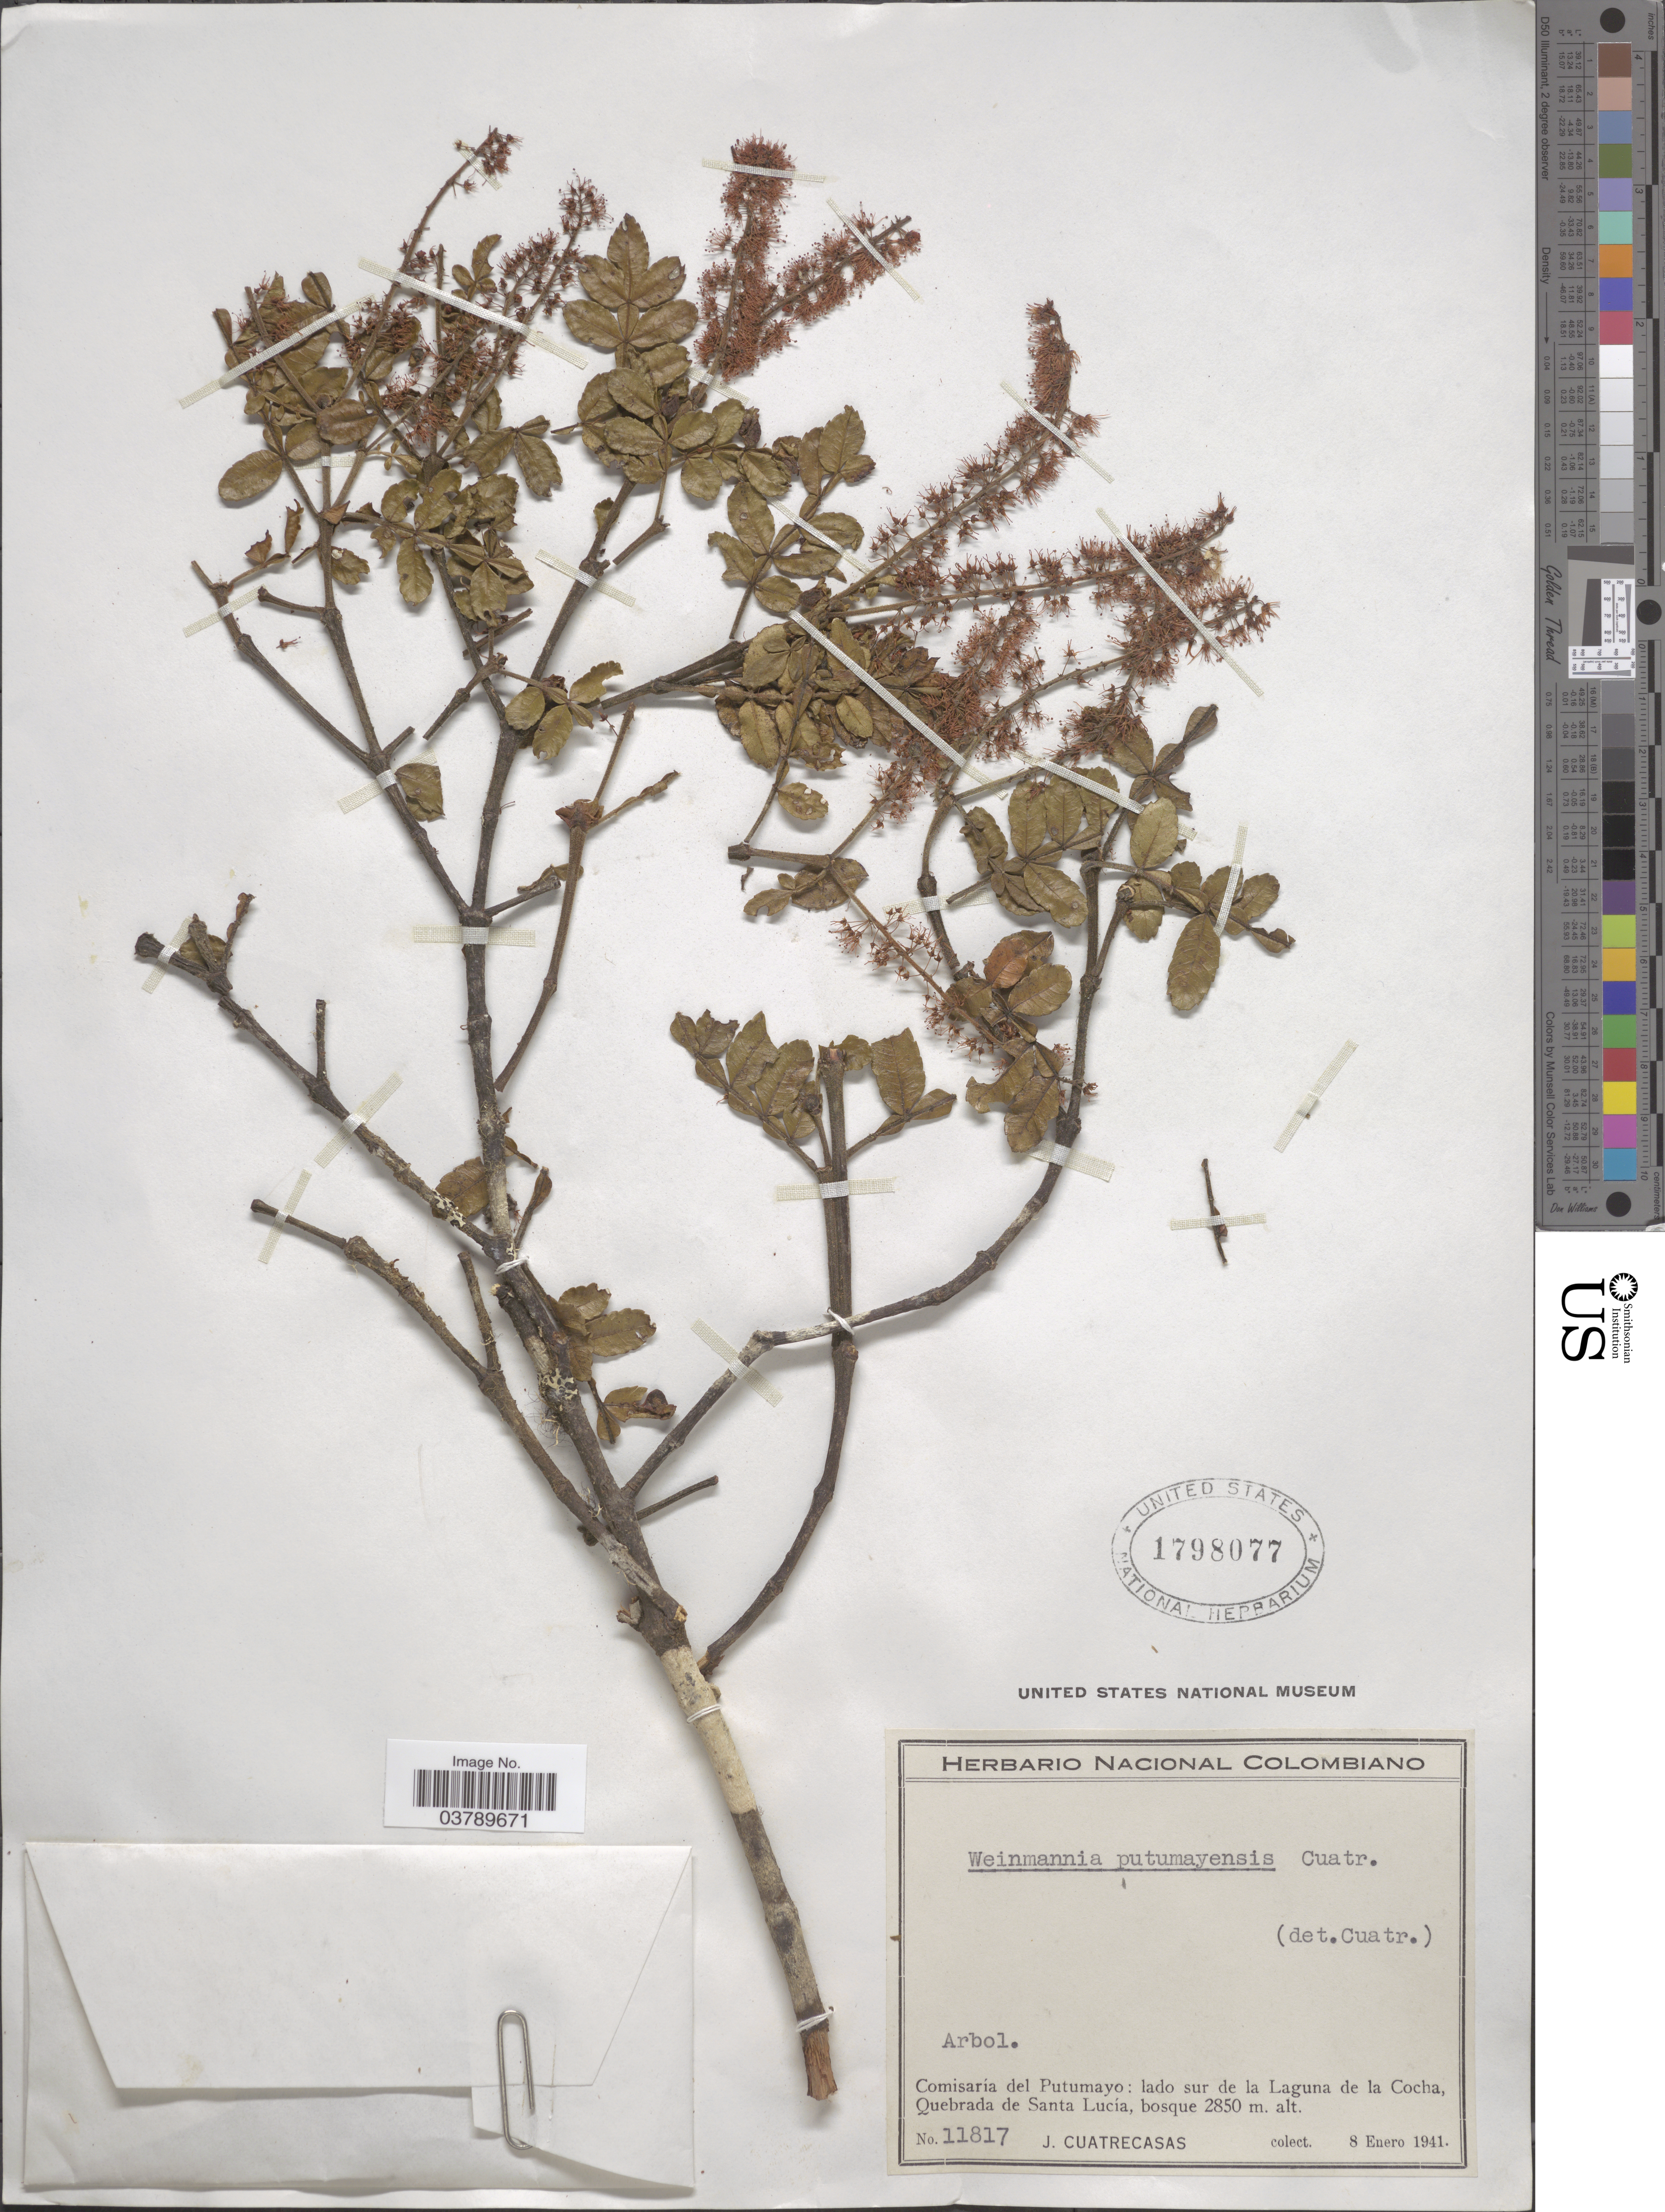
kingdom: Plantae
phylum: Tracheophyta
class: Magnoliopsida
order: Oxalidales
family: Cunoniaceae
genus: Weinmannia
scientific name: Weinmannia putumayensis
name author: Cuatrec.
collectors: J. Cuatrecasas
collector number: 11817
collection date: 1941-01-08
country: Colombia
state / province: Putumayo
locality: Comisaría del Putumayo: lado sur de la Laguna de la Cocha, Quebrada de Santa Lucía.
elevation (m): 2850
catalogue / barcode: US 1798077